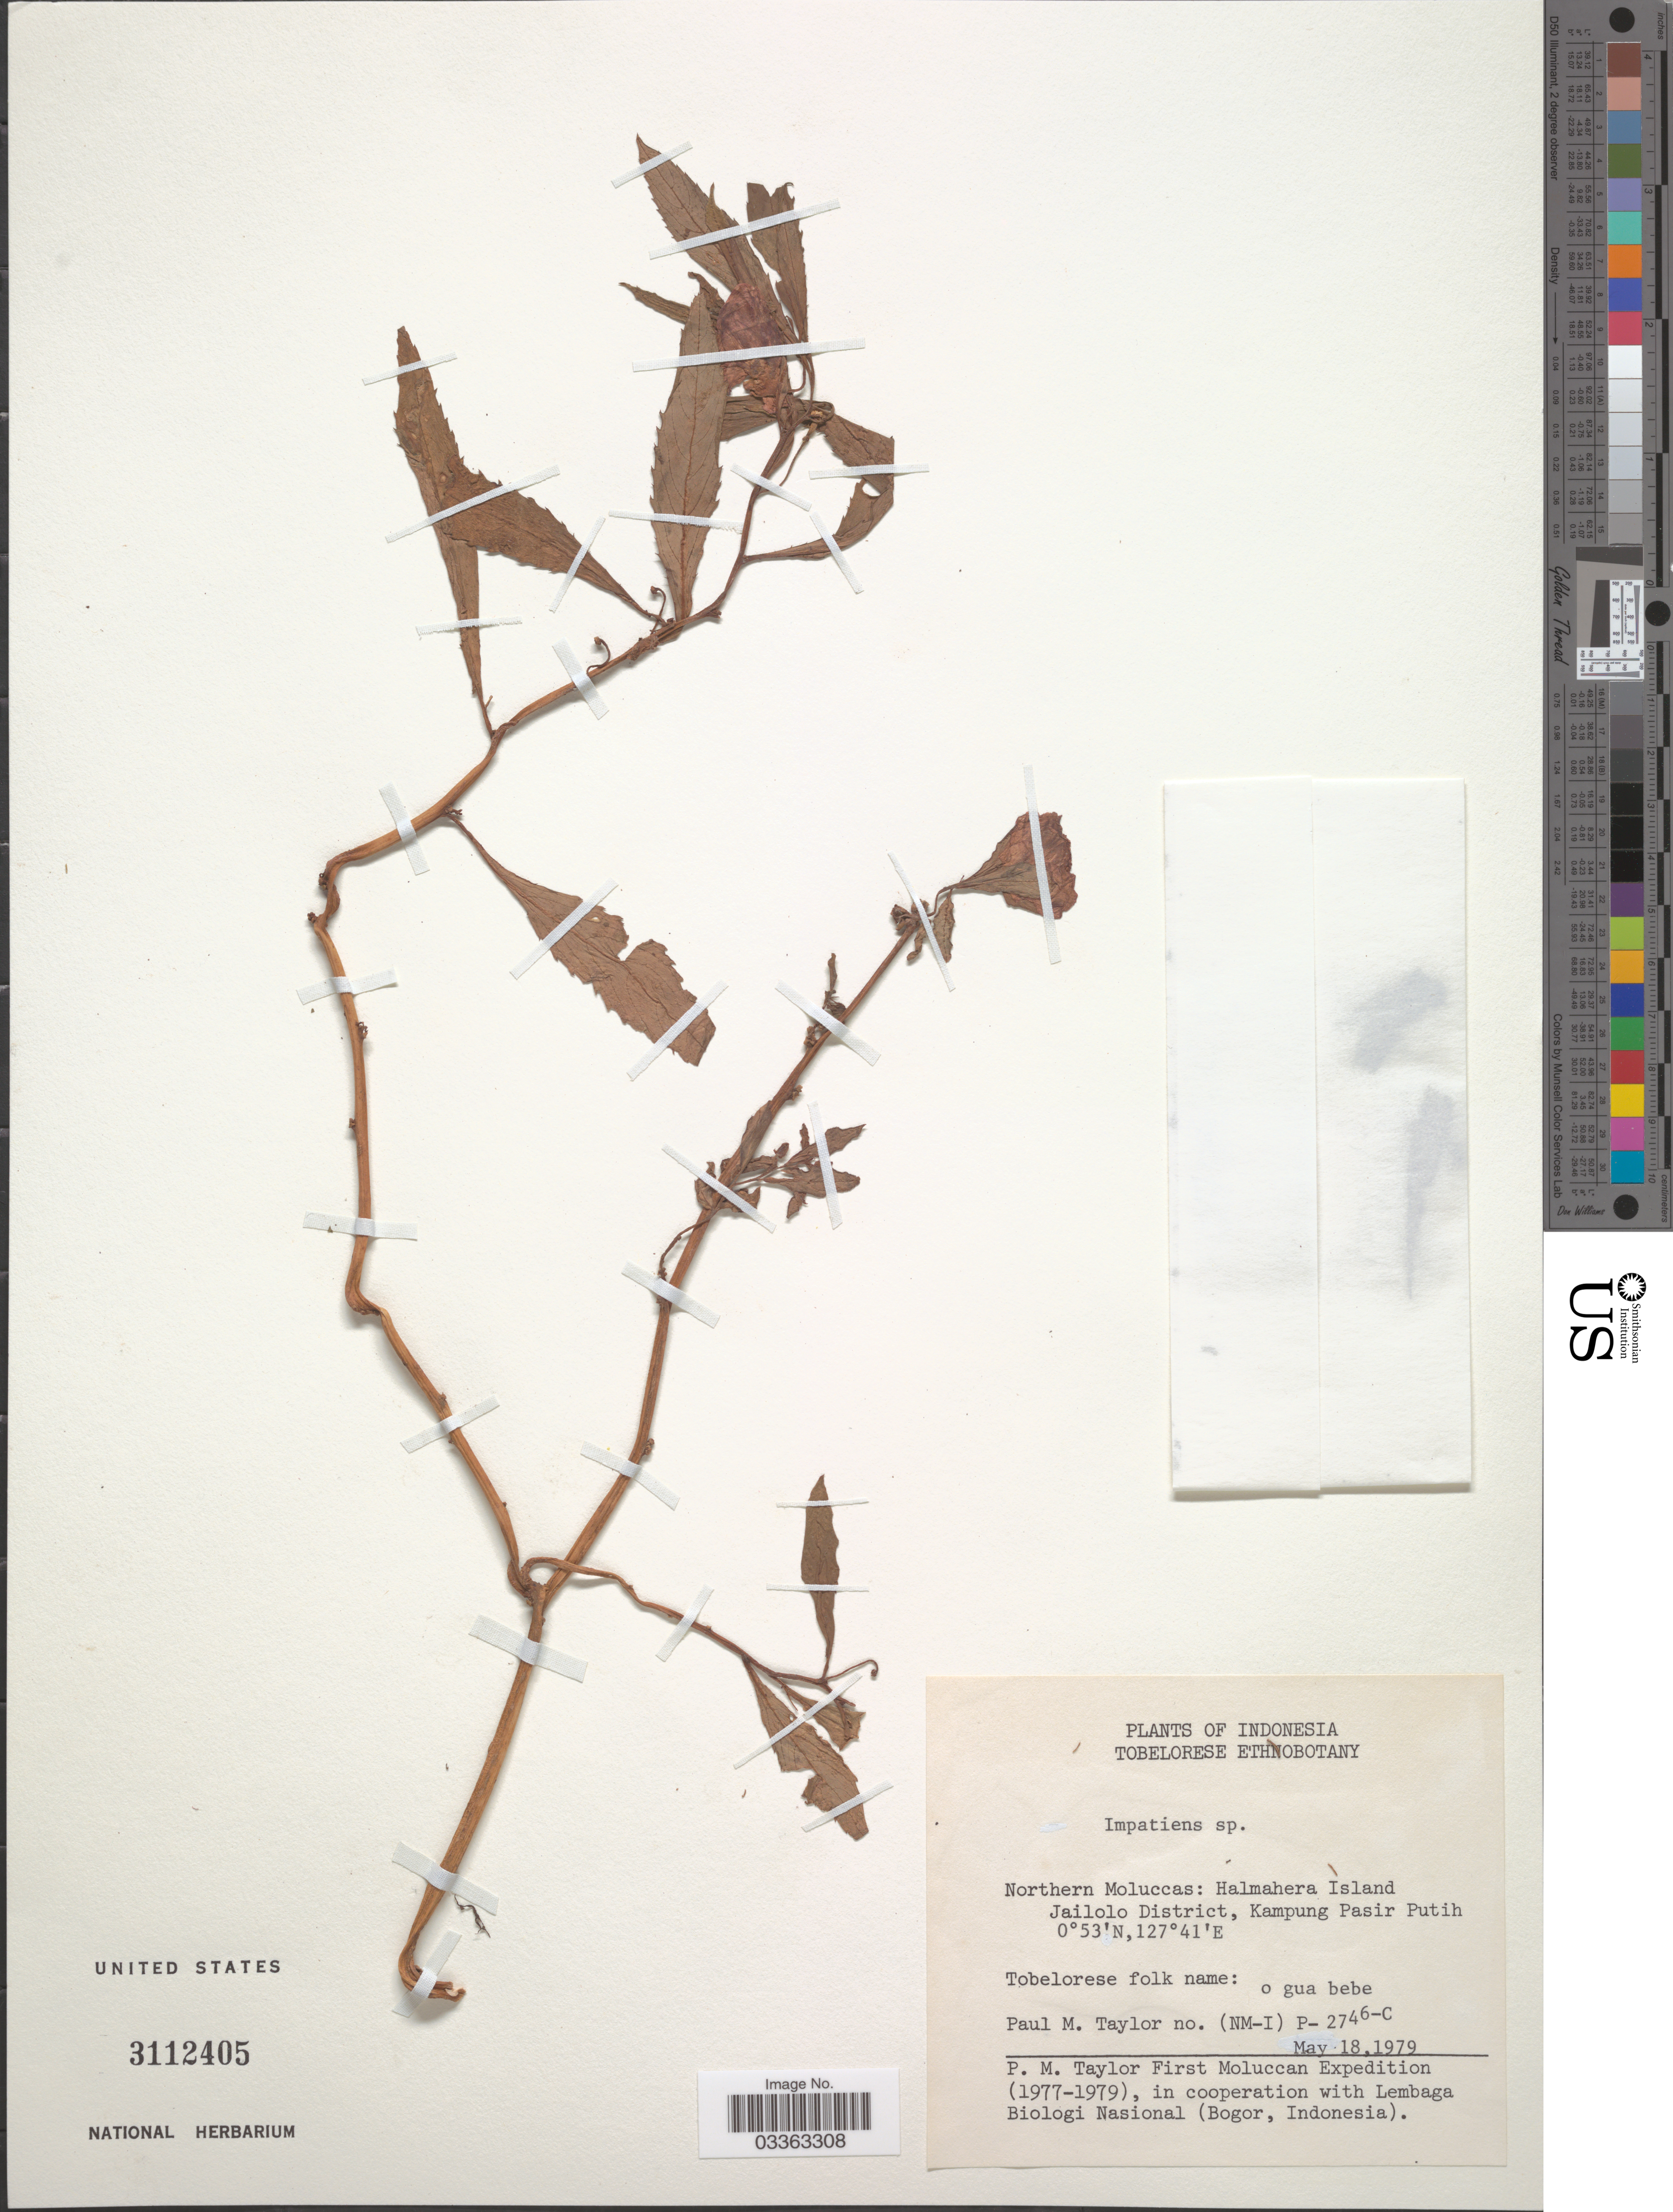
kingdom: Plantae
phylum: Tracheophyta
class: Magnoliopsida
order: Ericales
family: Balsaminaceae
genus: Impatiens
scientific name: Impatiens sp.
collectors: P. Taylor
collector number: (NM-I) P-2746-C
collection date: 1979-05-18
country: Indonesia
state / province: Maluku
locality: Northern Moluccas: Halmahera Island Jailolo District, Kampung Pasir Putih.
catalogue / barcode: US 3112405